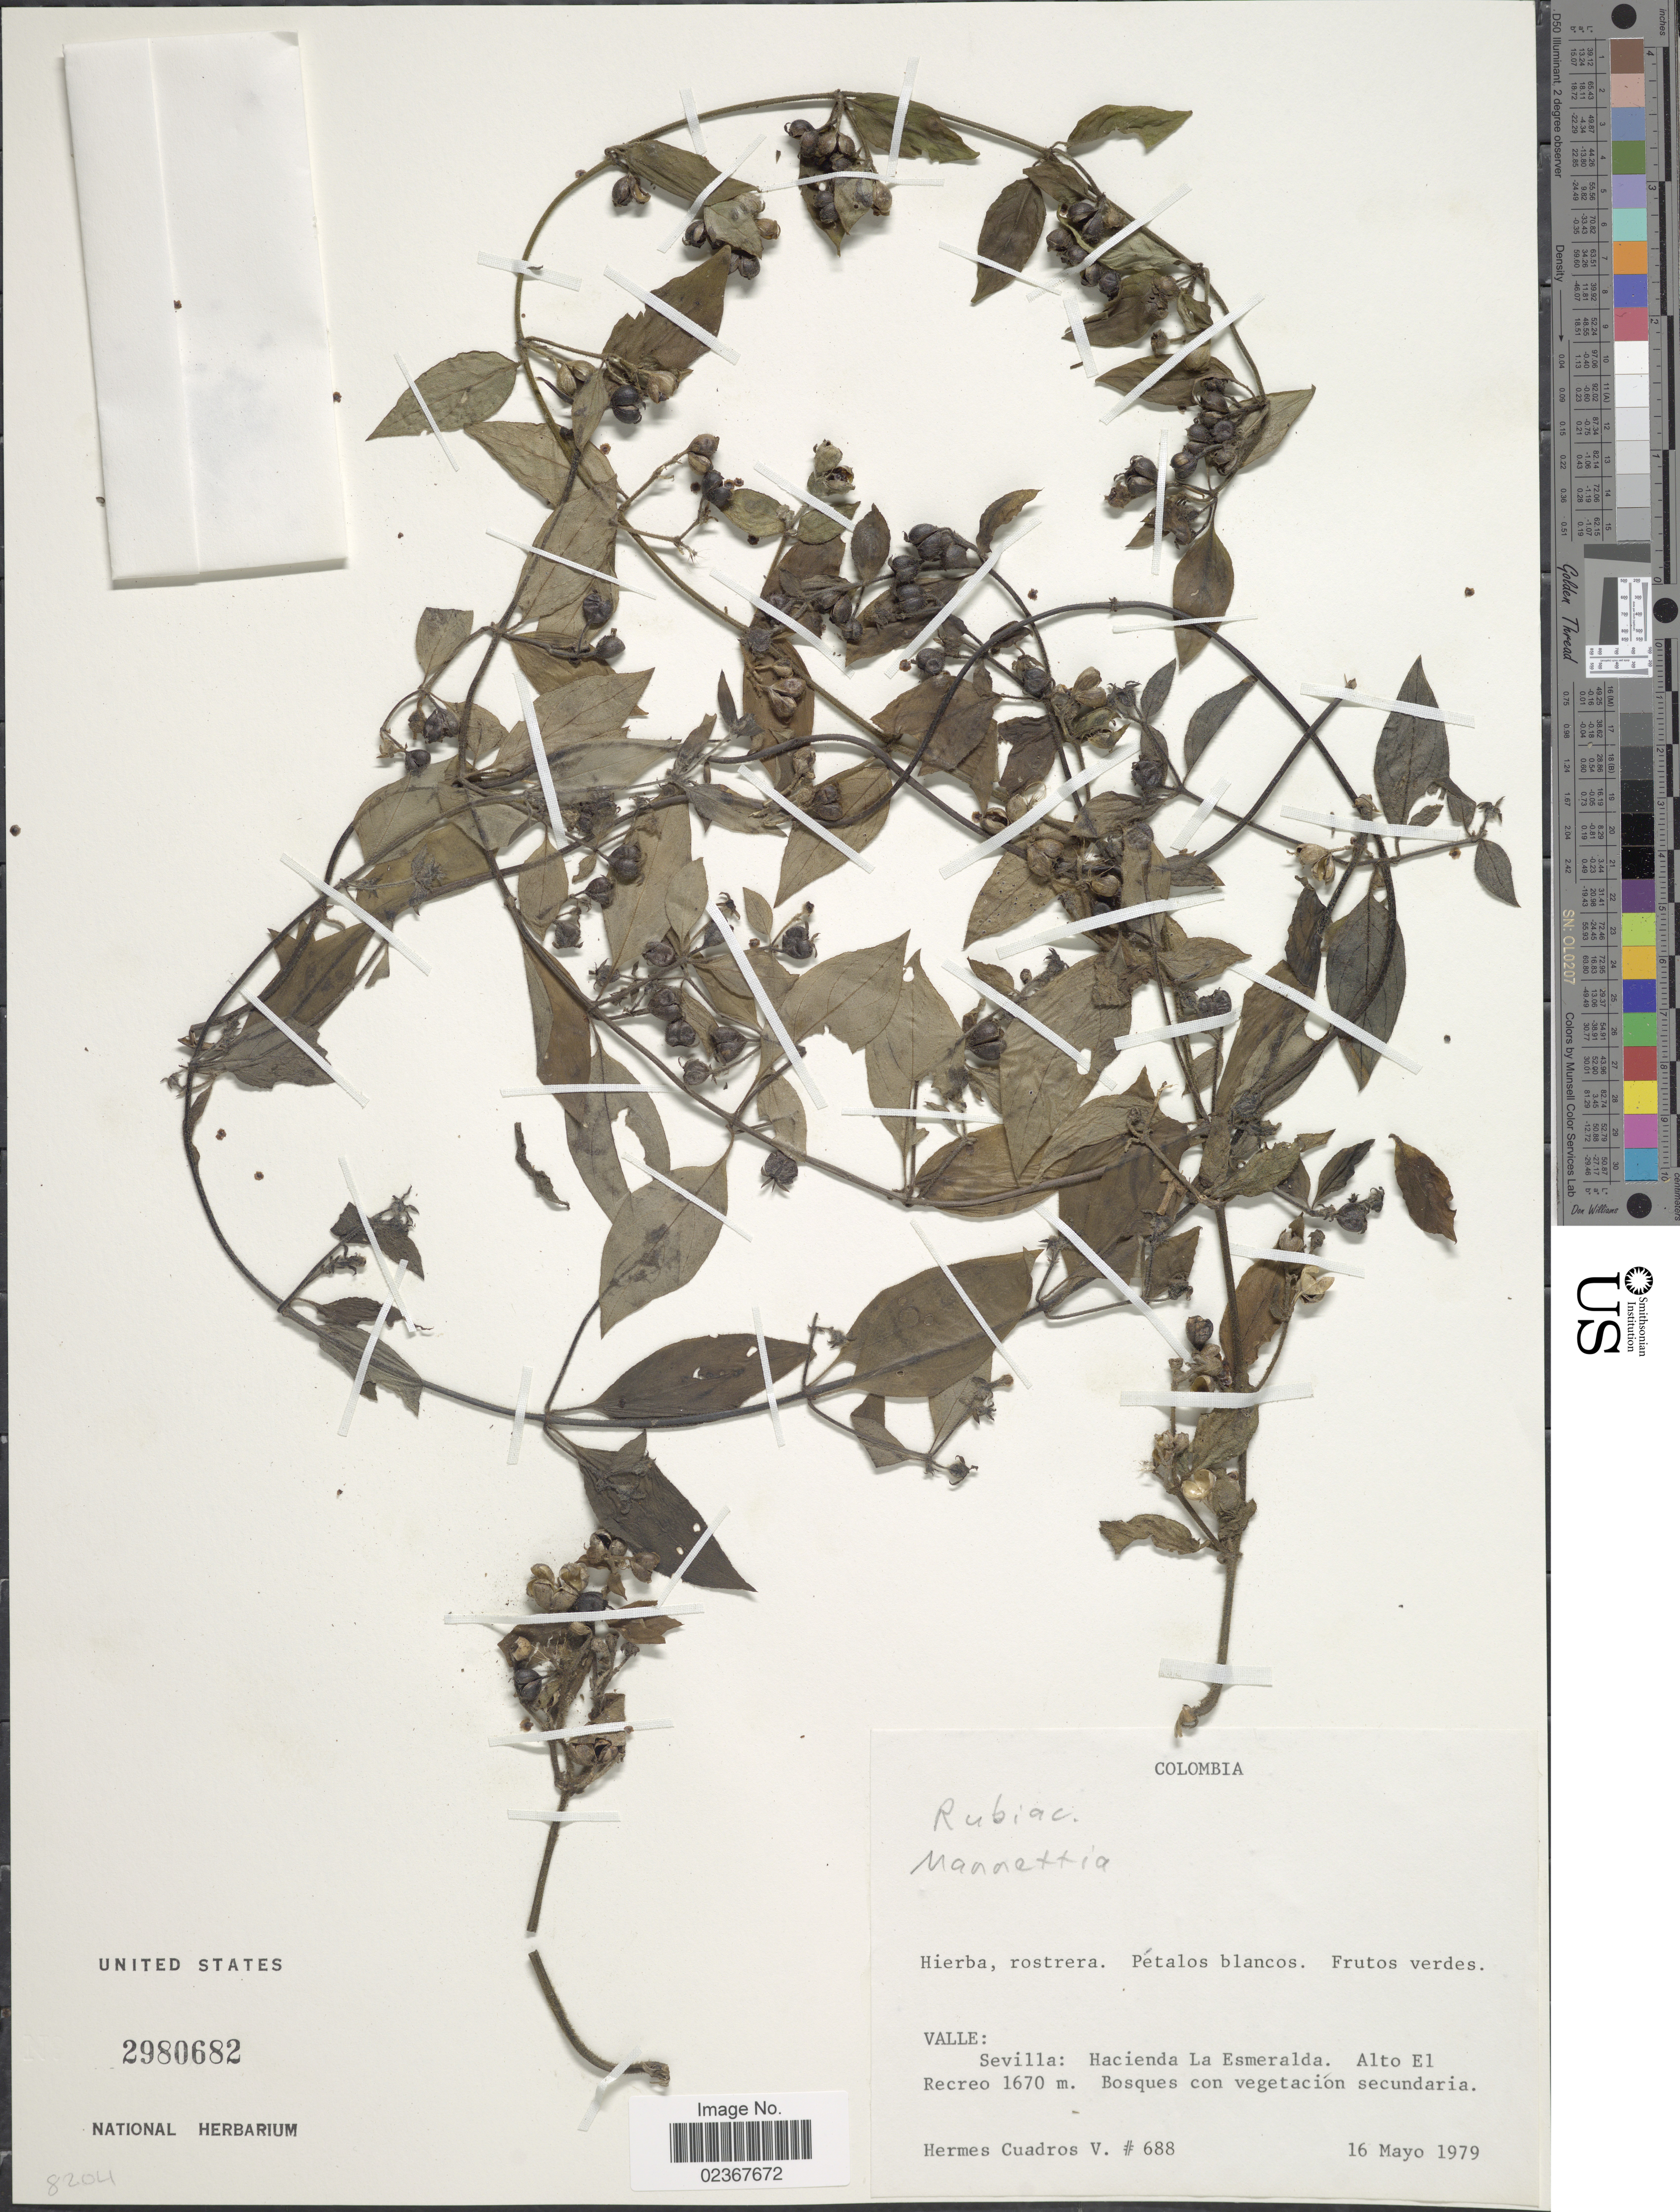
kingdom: Plantae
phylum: Tracheophyta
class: Magnoliopsida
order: Gentianales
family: Rubiaceae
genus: Manettia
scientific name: Manettia sp.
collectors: H. Cuadros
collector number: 688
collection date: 1979-05-16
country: Colombia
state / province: Valle del Cauca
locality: Valle: Sevilla: Hacienda La Esmeralda. Alto El Recreo 1670 m. Bosque con vegetación secundaria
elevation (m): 1670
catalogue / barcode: US 2980682